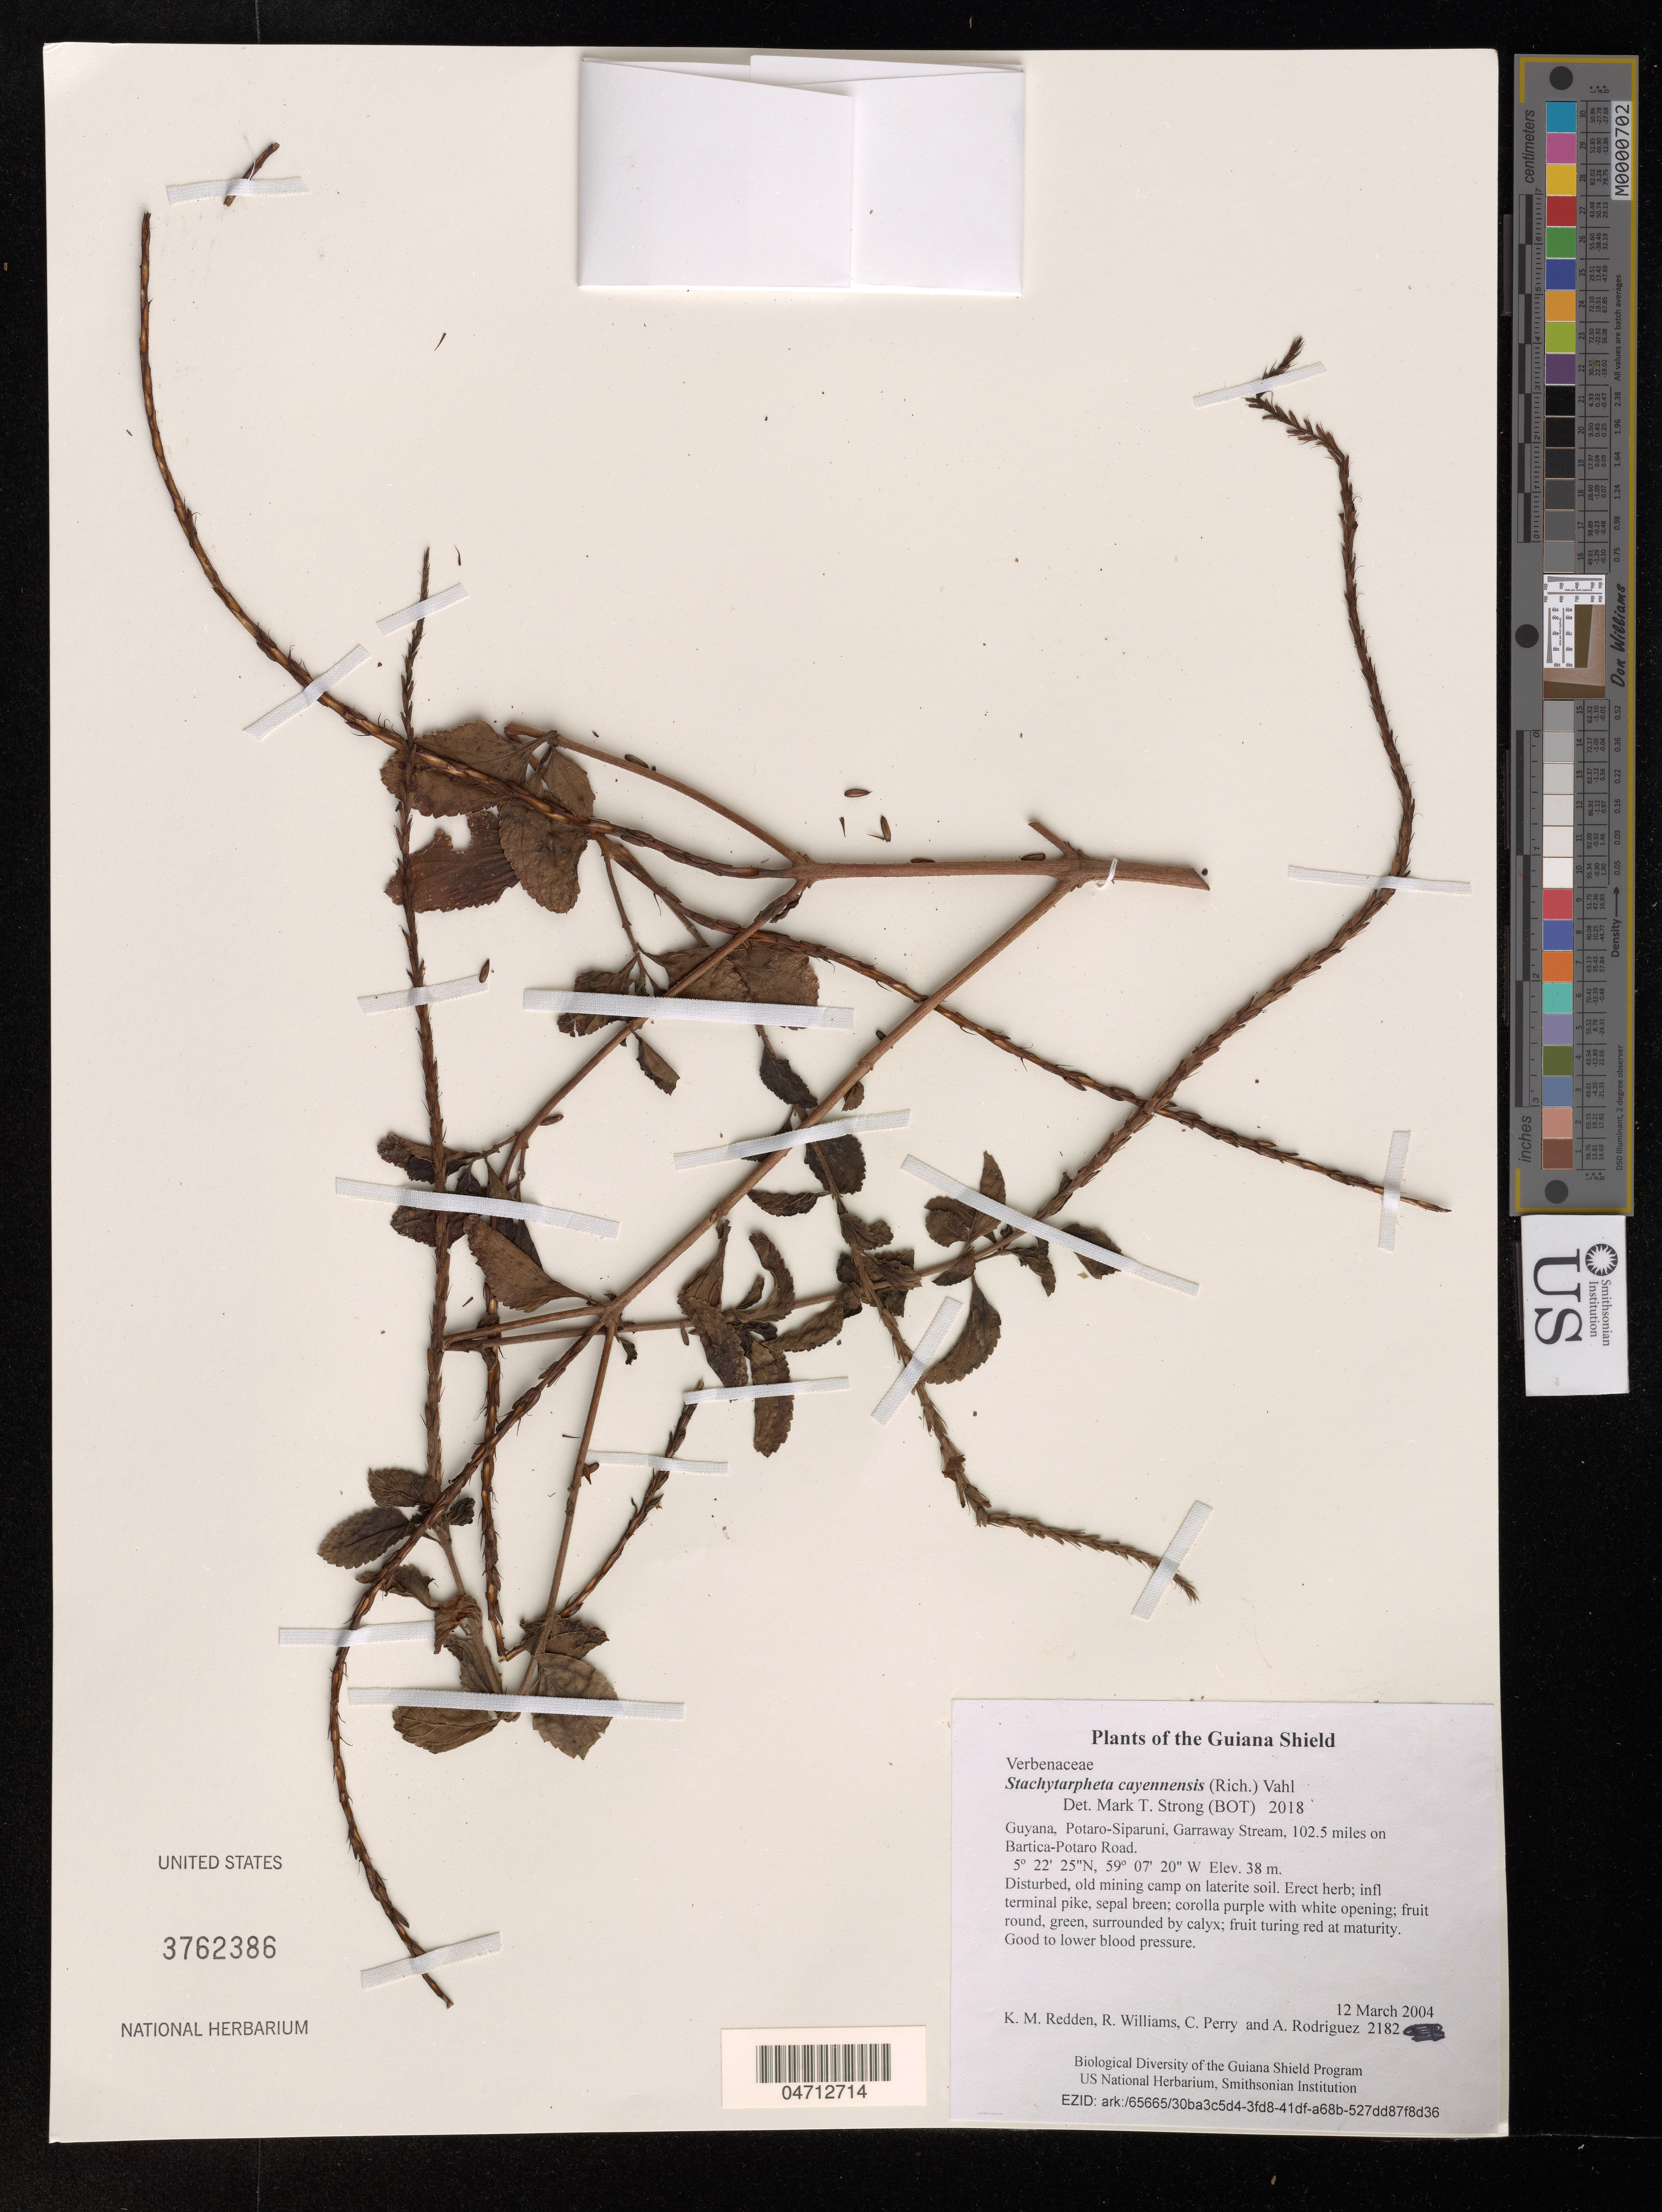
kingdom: Plantae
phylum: Tracheophyta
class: Magnoliopsida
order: Lamiales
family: Verbenaceae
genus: Stachytarpheta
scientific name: Stachytarpheta cayennensis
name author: (Rich.) Vahl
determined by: Strong, Mark T., (BOT), Smithsonian Institution - National Museum of Natural History (UNITED STATES)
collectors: K. M. Redden, R. Williams, C. Perry & A. Rodriguez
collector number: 2182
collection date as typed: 12 March 2004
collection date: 2004-03-12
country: Guyana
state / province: Potaro-Siparuni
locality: Garraway Stream, 102.5 miles on Bartica-Potaro Road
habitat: Disturbed, old mining camp on laterite soil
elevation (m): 38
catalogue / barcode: US 3762386